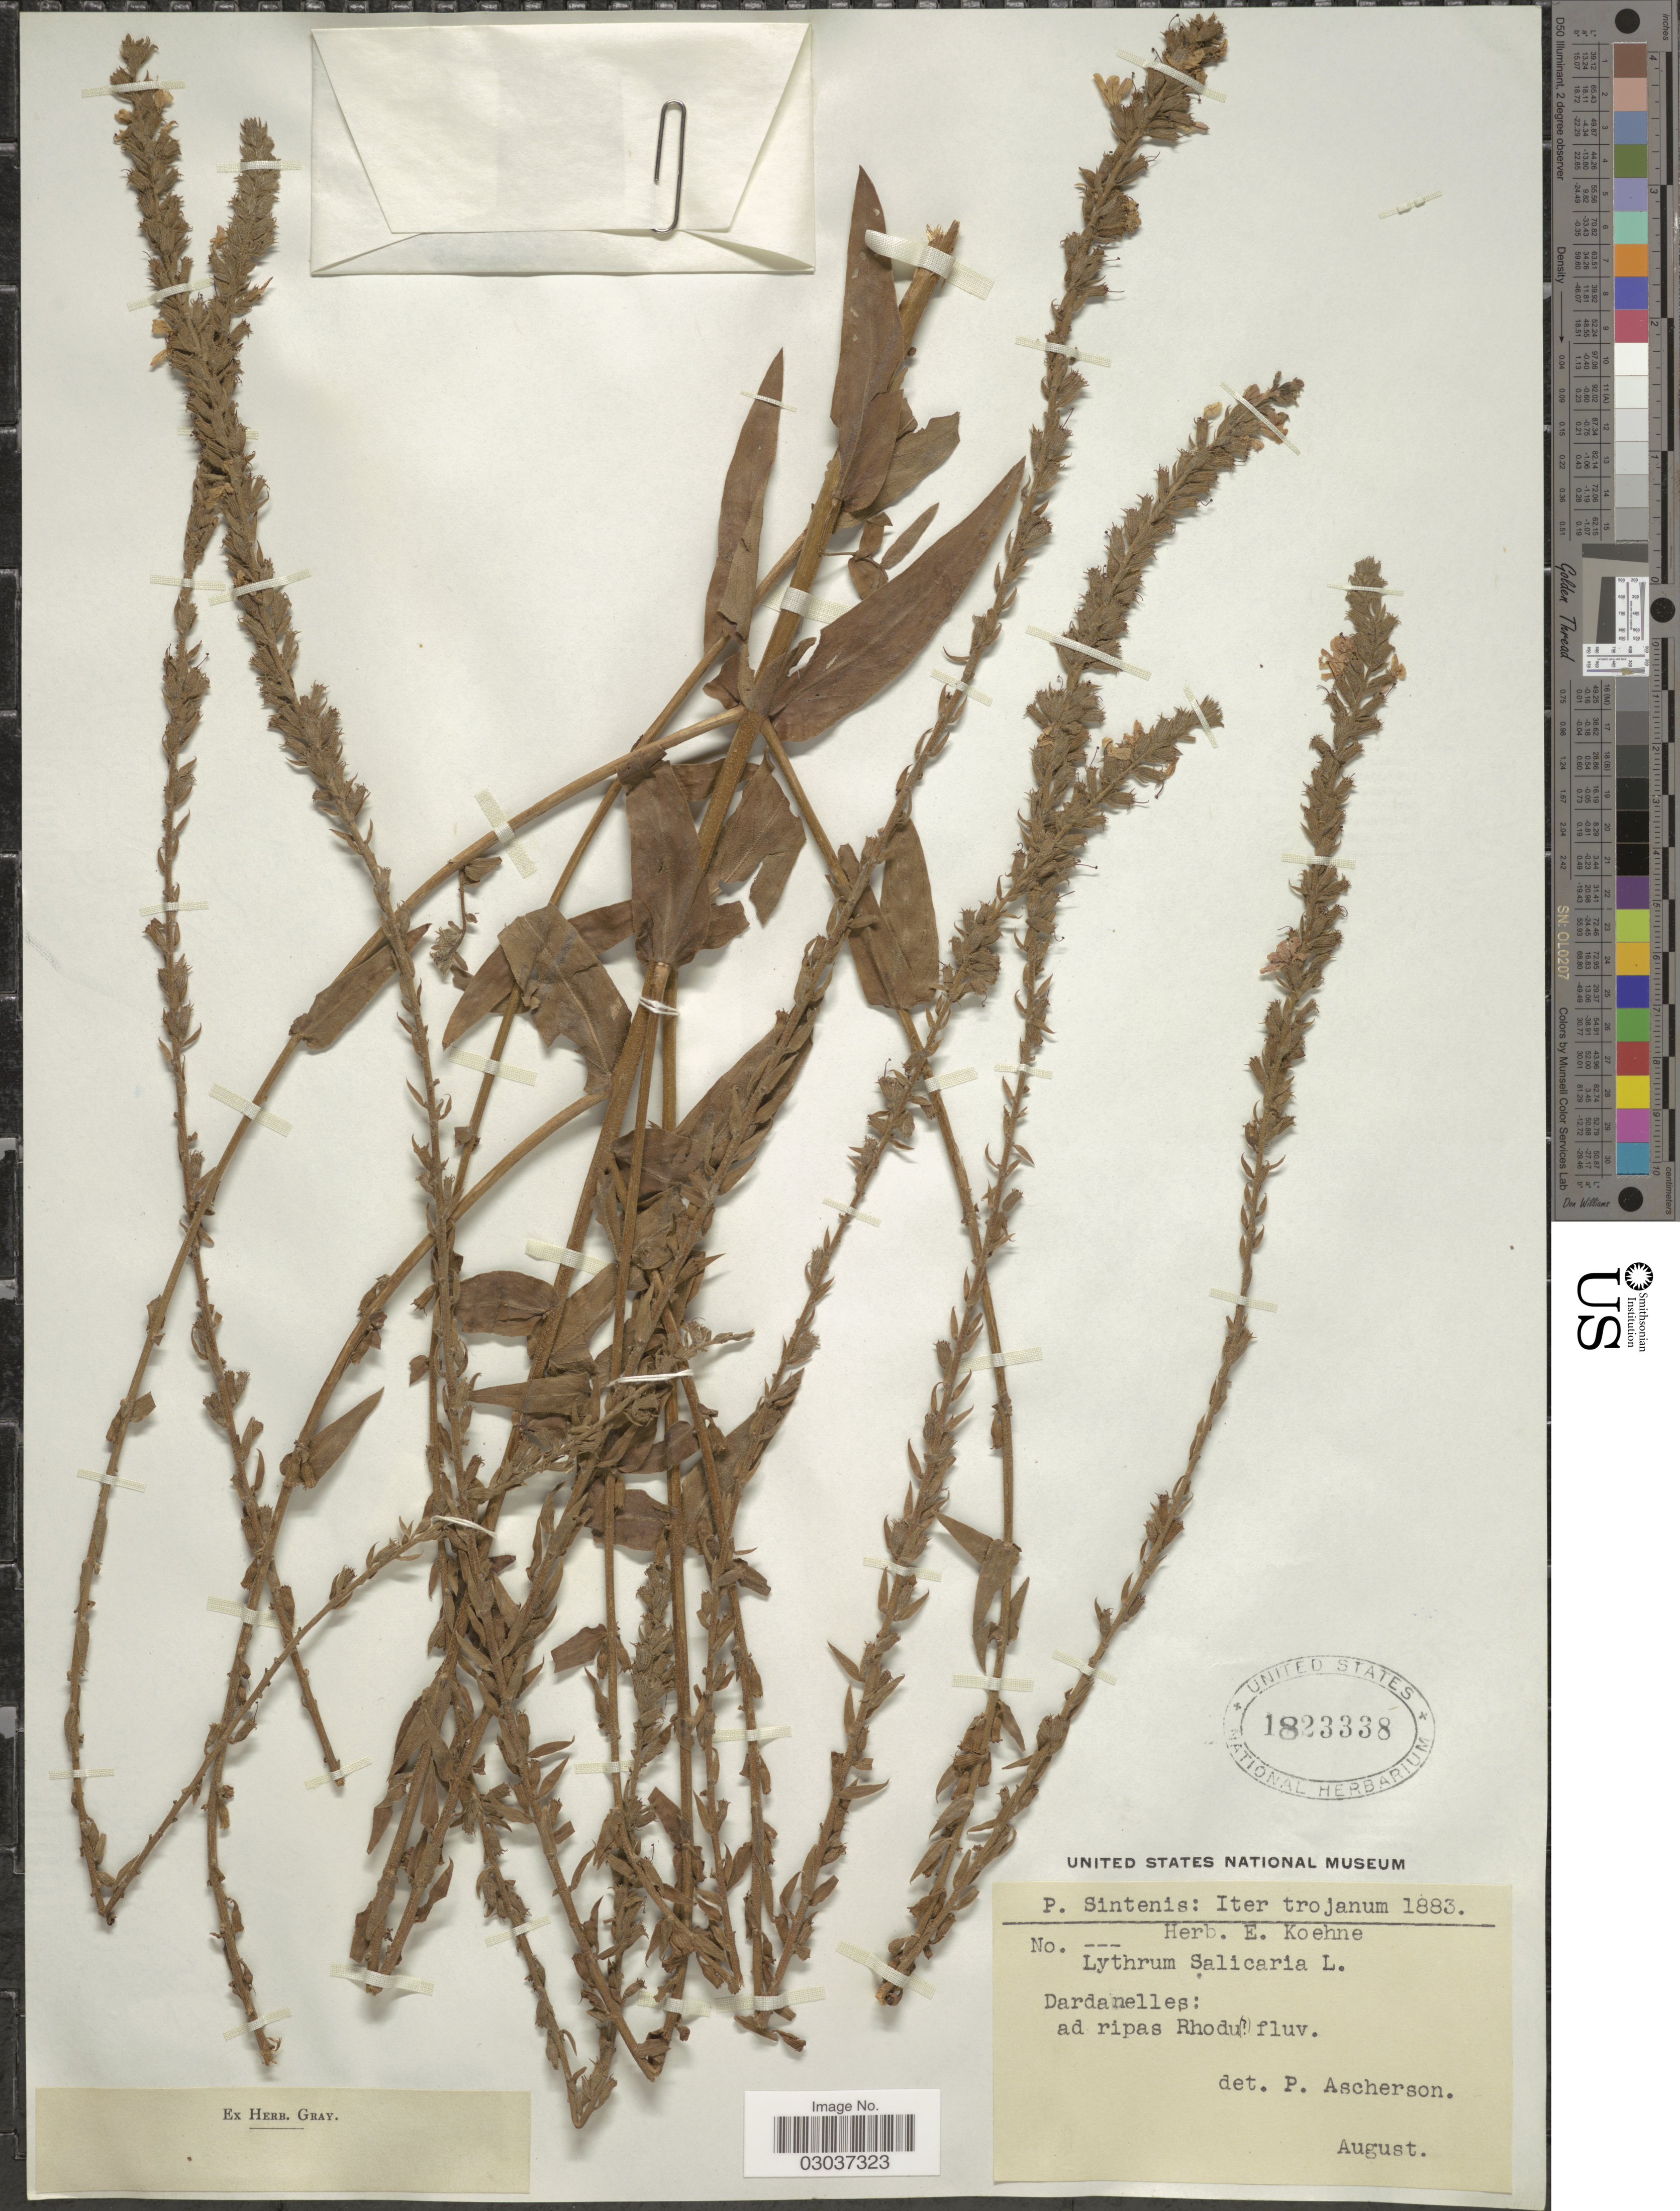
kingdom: Plantae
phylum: Tracheophyta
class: Magnoliopsida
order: Myrtales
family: Lythraceae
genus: Lythrum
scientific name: Lythrum salicaria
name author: L.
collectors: P. Sintenis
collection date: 1883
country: Turkey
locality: Trojanum. Dardanelles; ad ripas Rhodu fluv.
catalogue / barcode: US 1823338